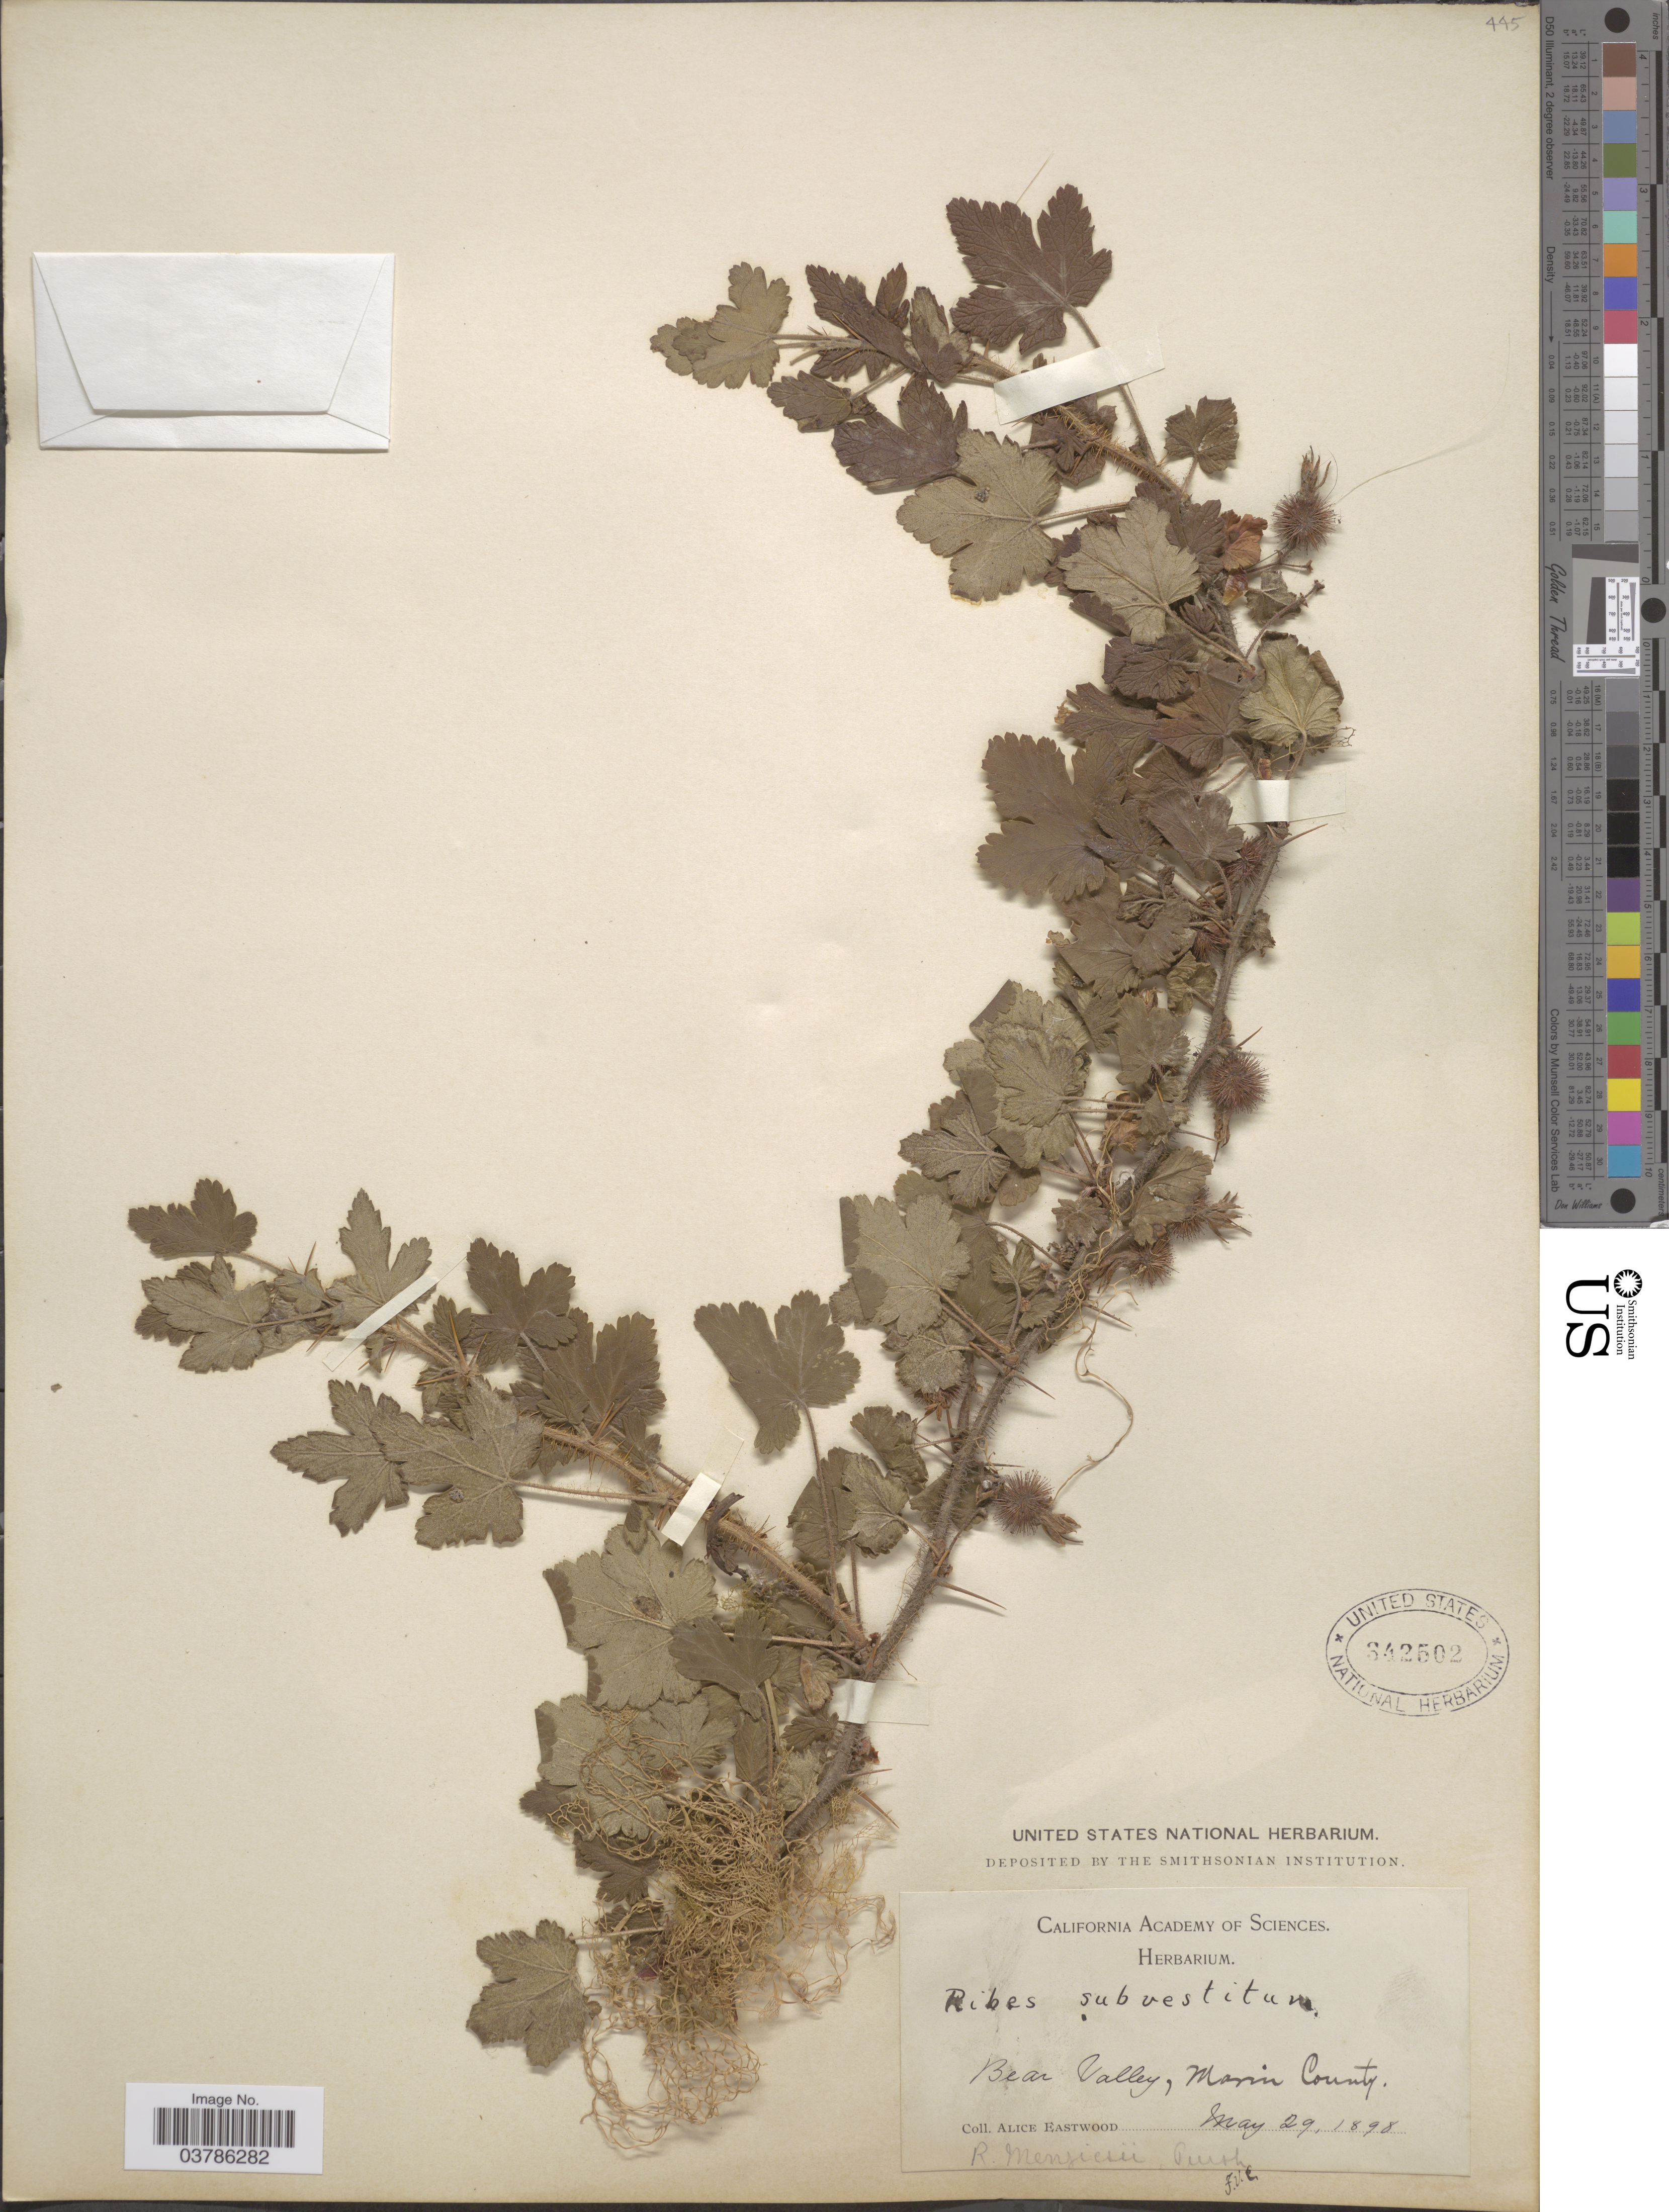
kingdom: Plantae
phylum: Tracheophyta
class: Magnoliopsida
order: Saxifragales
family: Grossulariaceae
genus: Ribes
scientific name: Ribes menziesii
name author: Pursh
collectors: A. Eastwood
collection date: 1898-05-29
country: United States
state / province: California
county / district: Marin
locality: Bear Valley, Marin County.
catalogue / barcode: US 342502